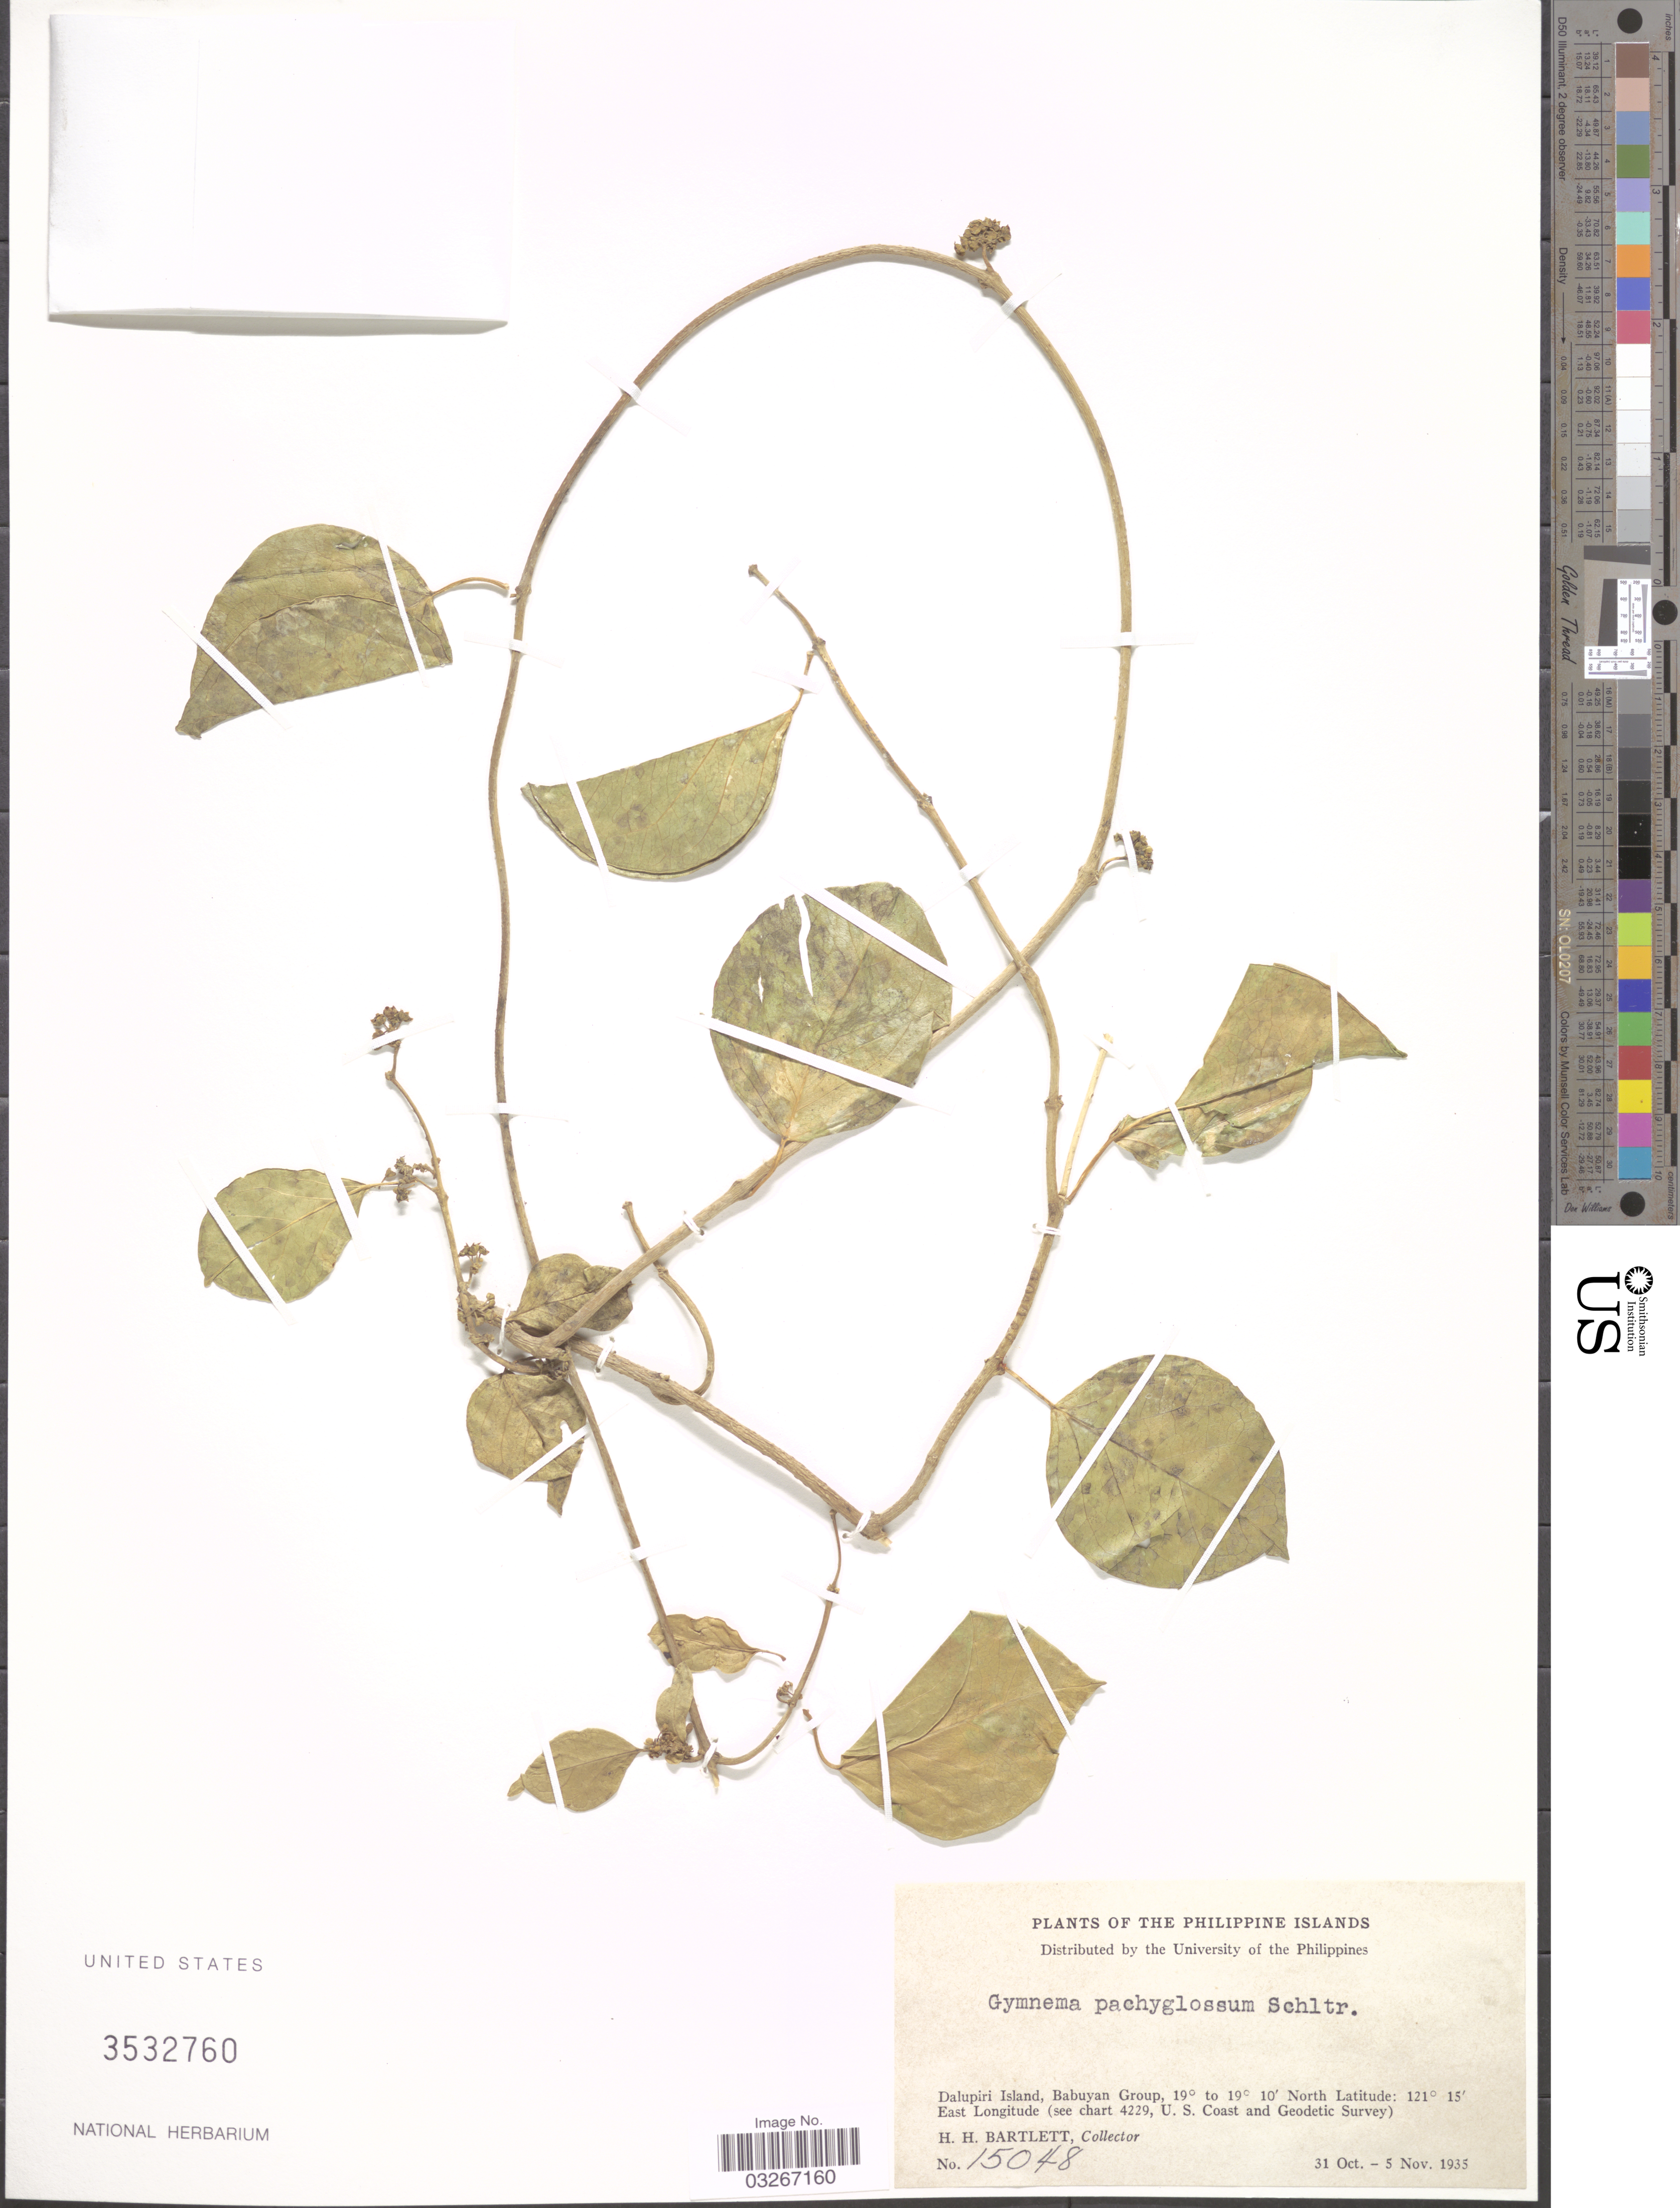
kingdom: Plantae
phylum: Tracheophyta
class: Magnoliopsida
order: Gentianales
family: Apocynaceae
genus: Gymnema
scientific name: Gymnema pachyglossum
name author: Schltr.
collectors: H. H. Bartlett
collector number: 15048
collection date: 1935-10-31/1935-11-05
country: Philippines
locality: Dalupiri Island, Babuyan Group.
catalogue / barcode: US 3532760